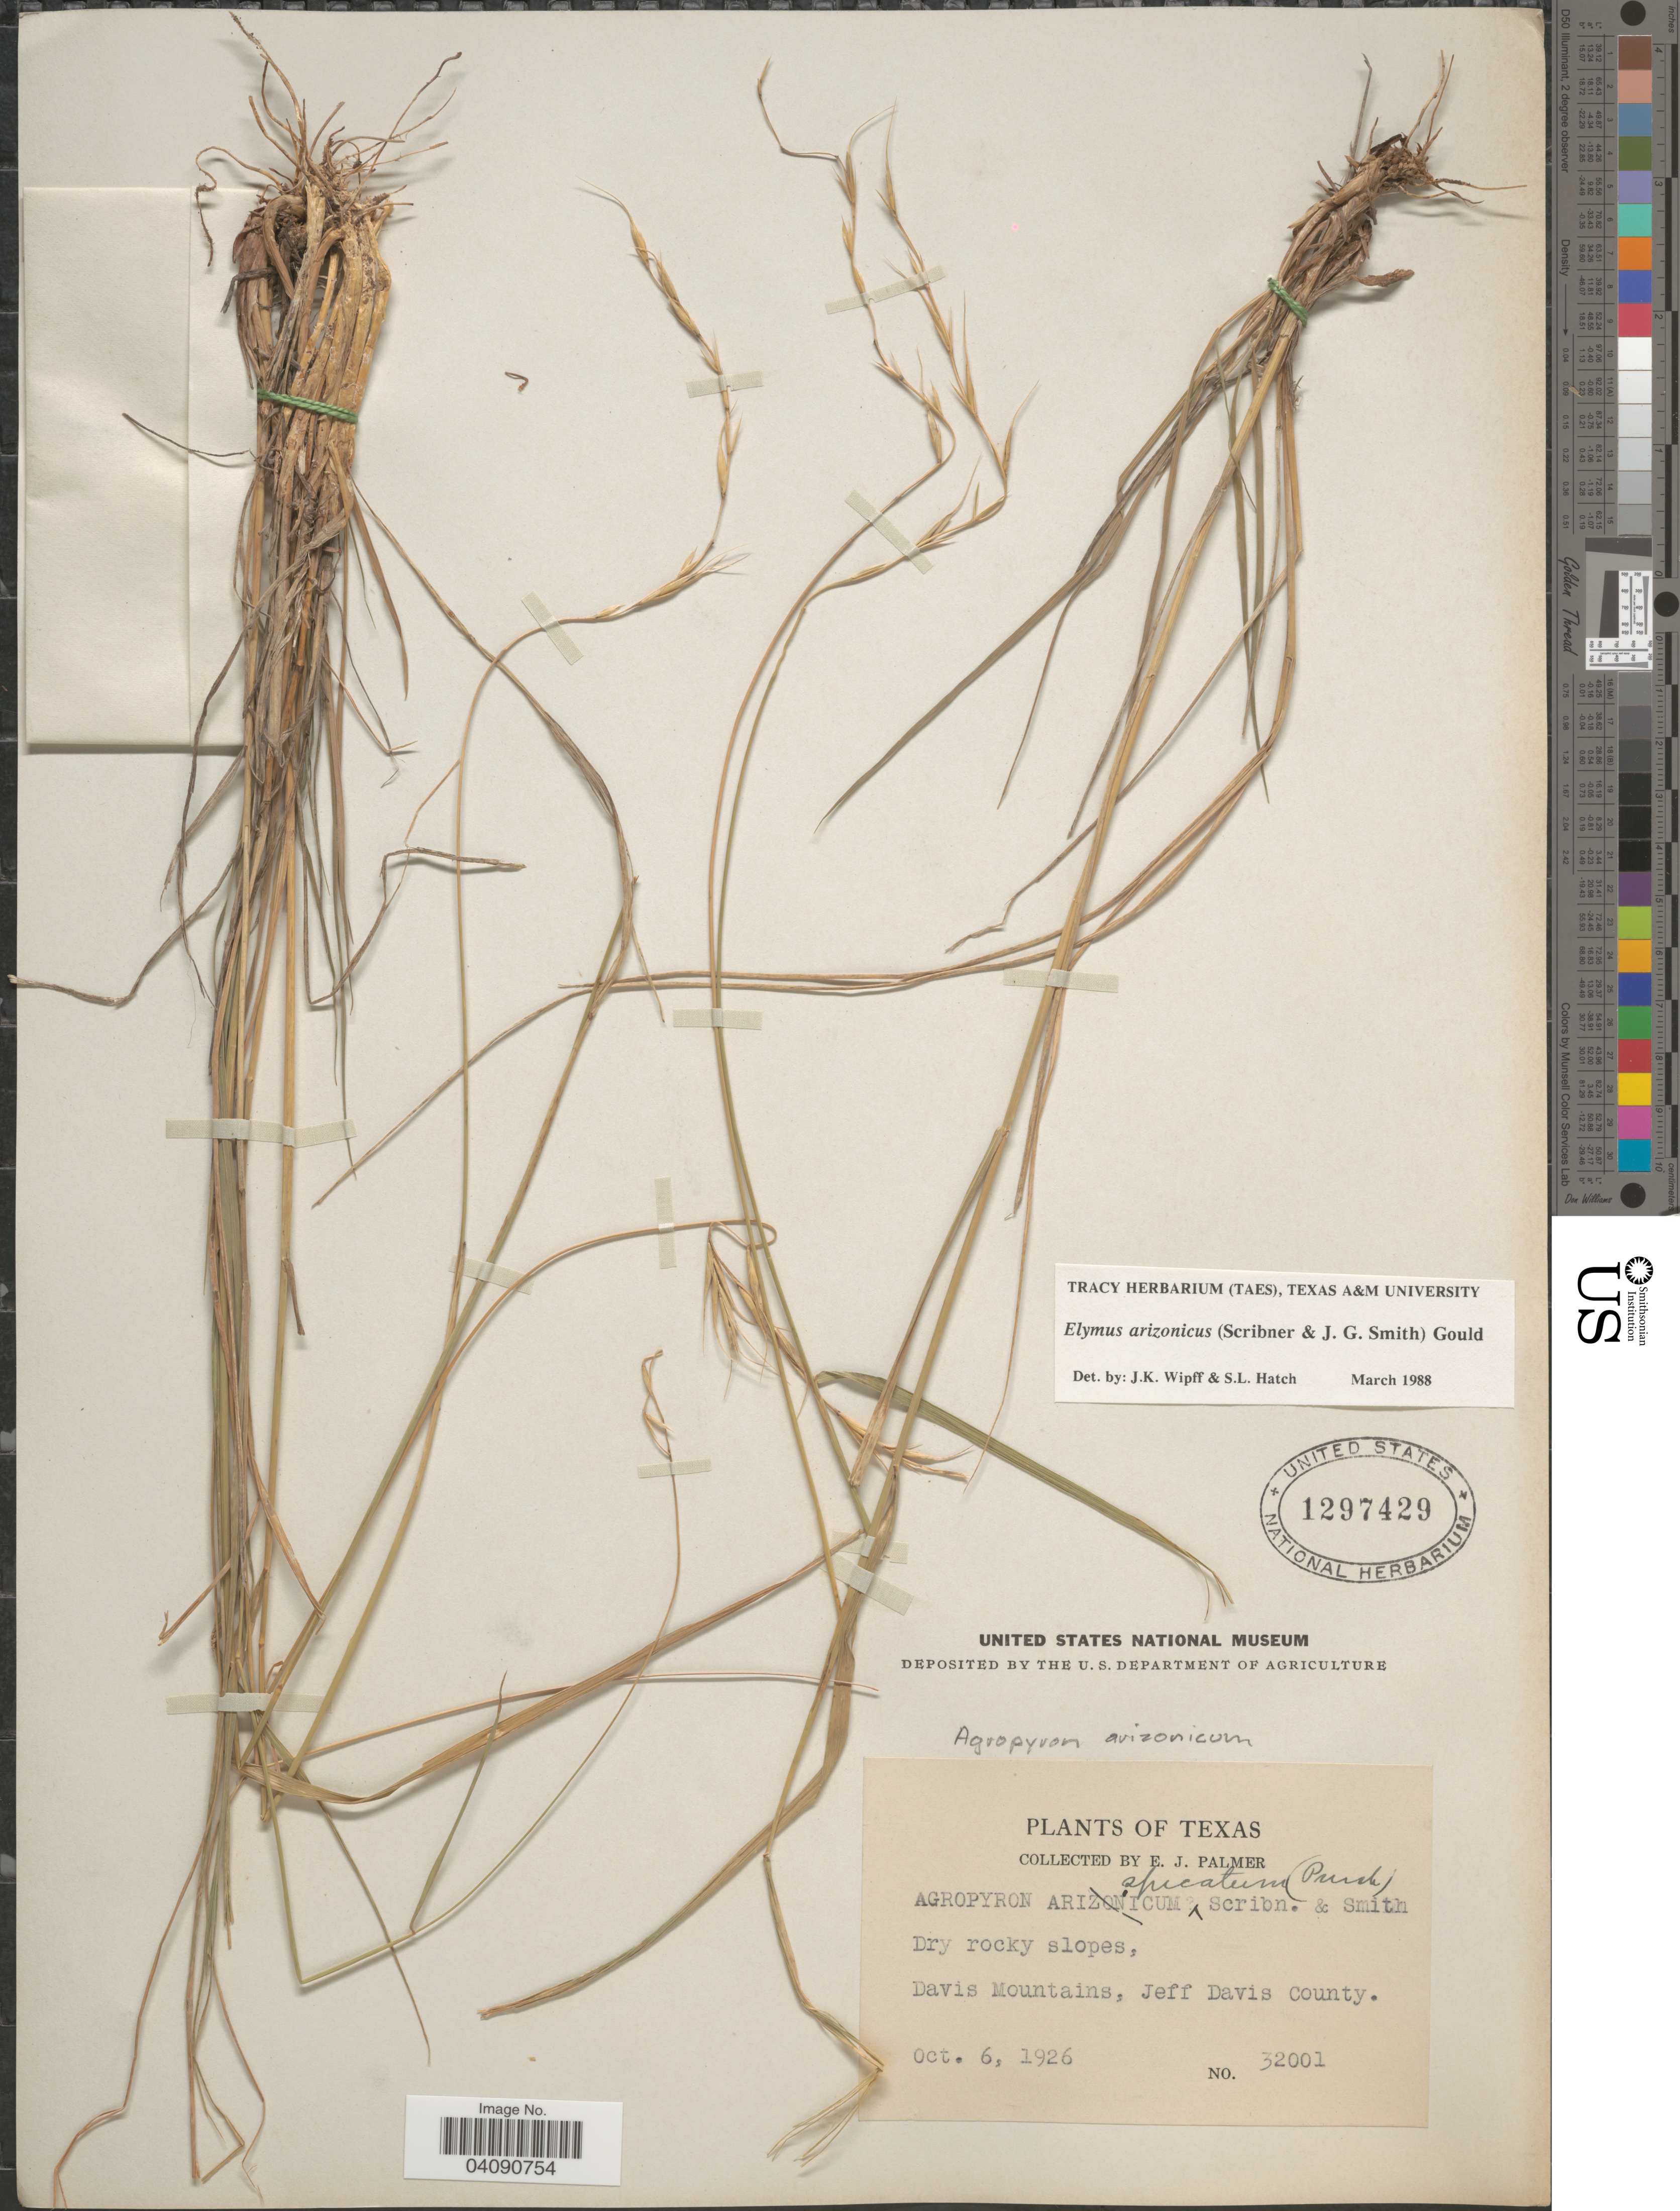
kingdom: Plantae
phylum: Tracheophyta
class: Liliopsida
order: Poales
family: Poaceae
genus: Elymus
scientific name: Elymus arizonicus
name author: (Scribn. & J.G. Sm.) Gould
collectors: E. J. Palmer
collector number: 32001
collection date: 1926-10-06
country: United States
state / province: Texas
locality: Dry rocky slopes, Davis Mountains, Jeff Davis County.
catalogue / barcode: US 1297429